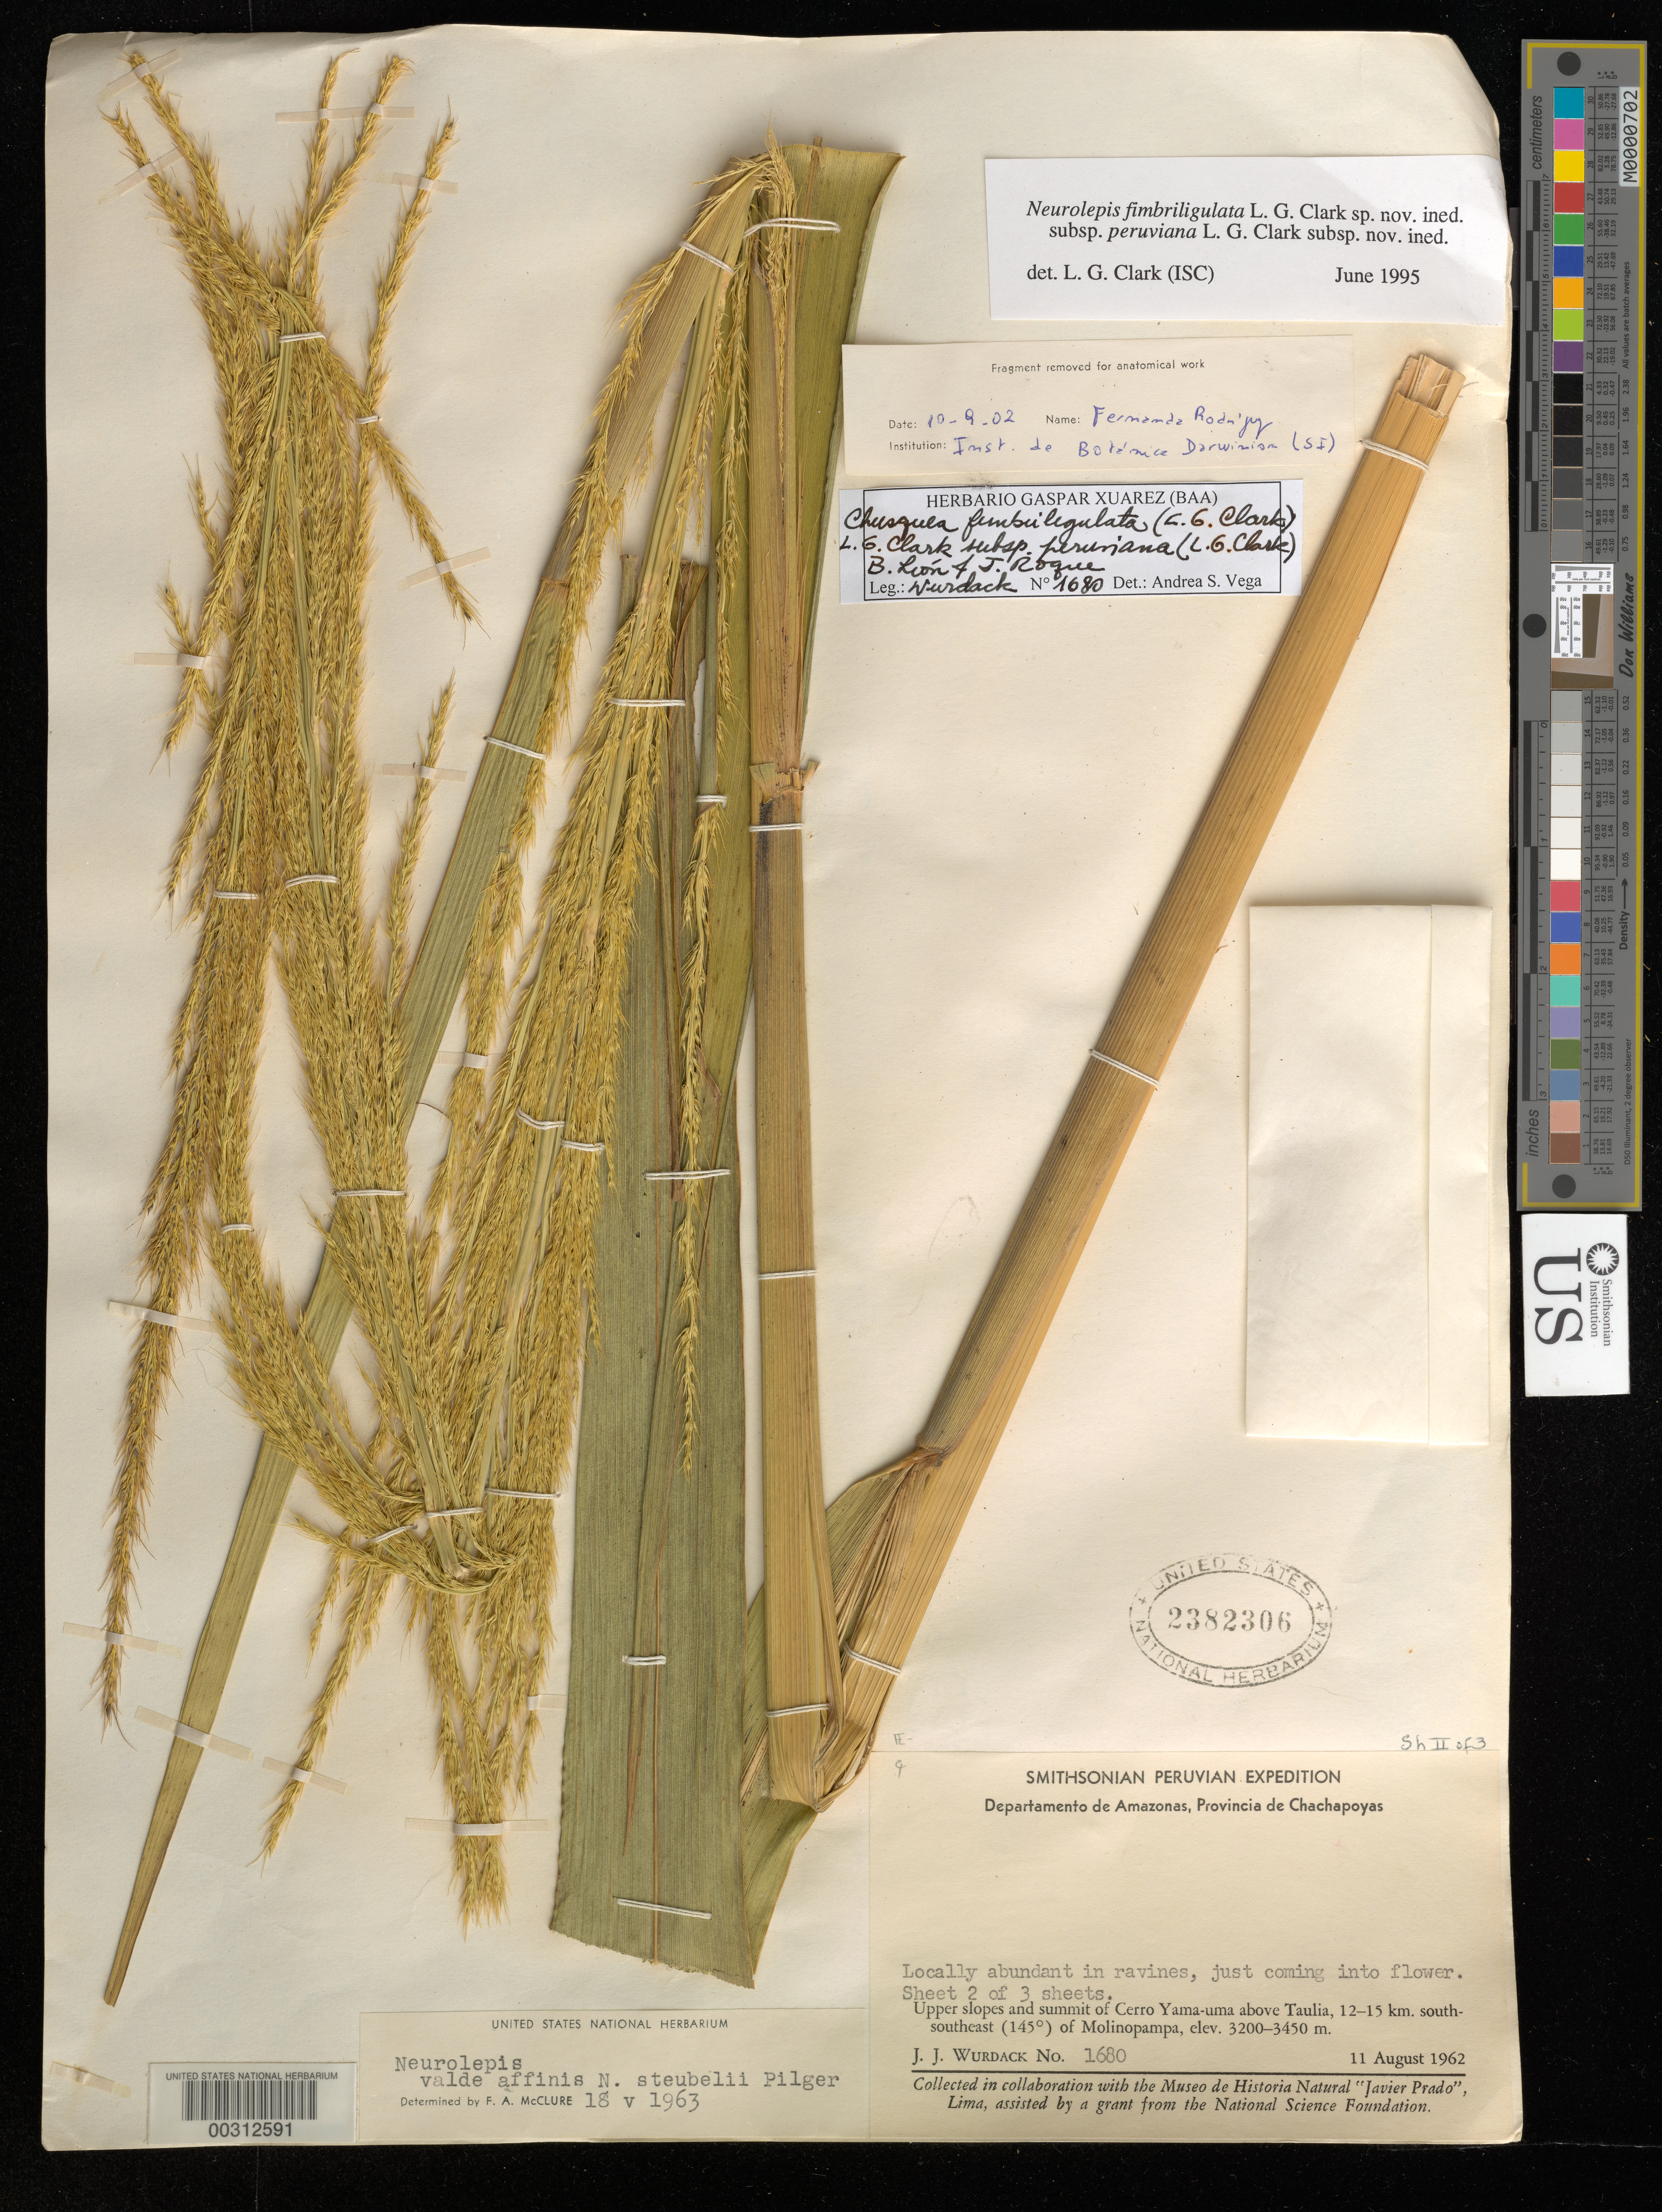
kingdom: Plantae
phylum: Tracheophyta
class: Liliopsida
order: Poales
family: Poaceae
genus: Chusquea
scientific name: Chusquea fimbriligulata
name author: (L.G. Clark) L.G. Clark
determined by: Vega, A. S.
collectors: J. J. Wurdack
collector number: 1680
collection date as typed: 11 Aug 1962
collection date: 1962-08-11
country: Peru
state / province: Amazonas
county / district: Chachapoyas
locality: Cerro Yama-Uma, Taulia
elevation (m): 3200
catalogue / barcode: US 2382306